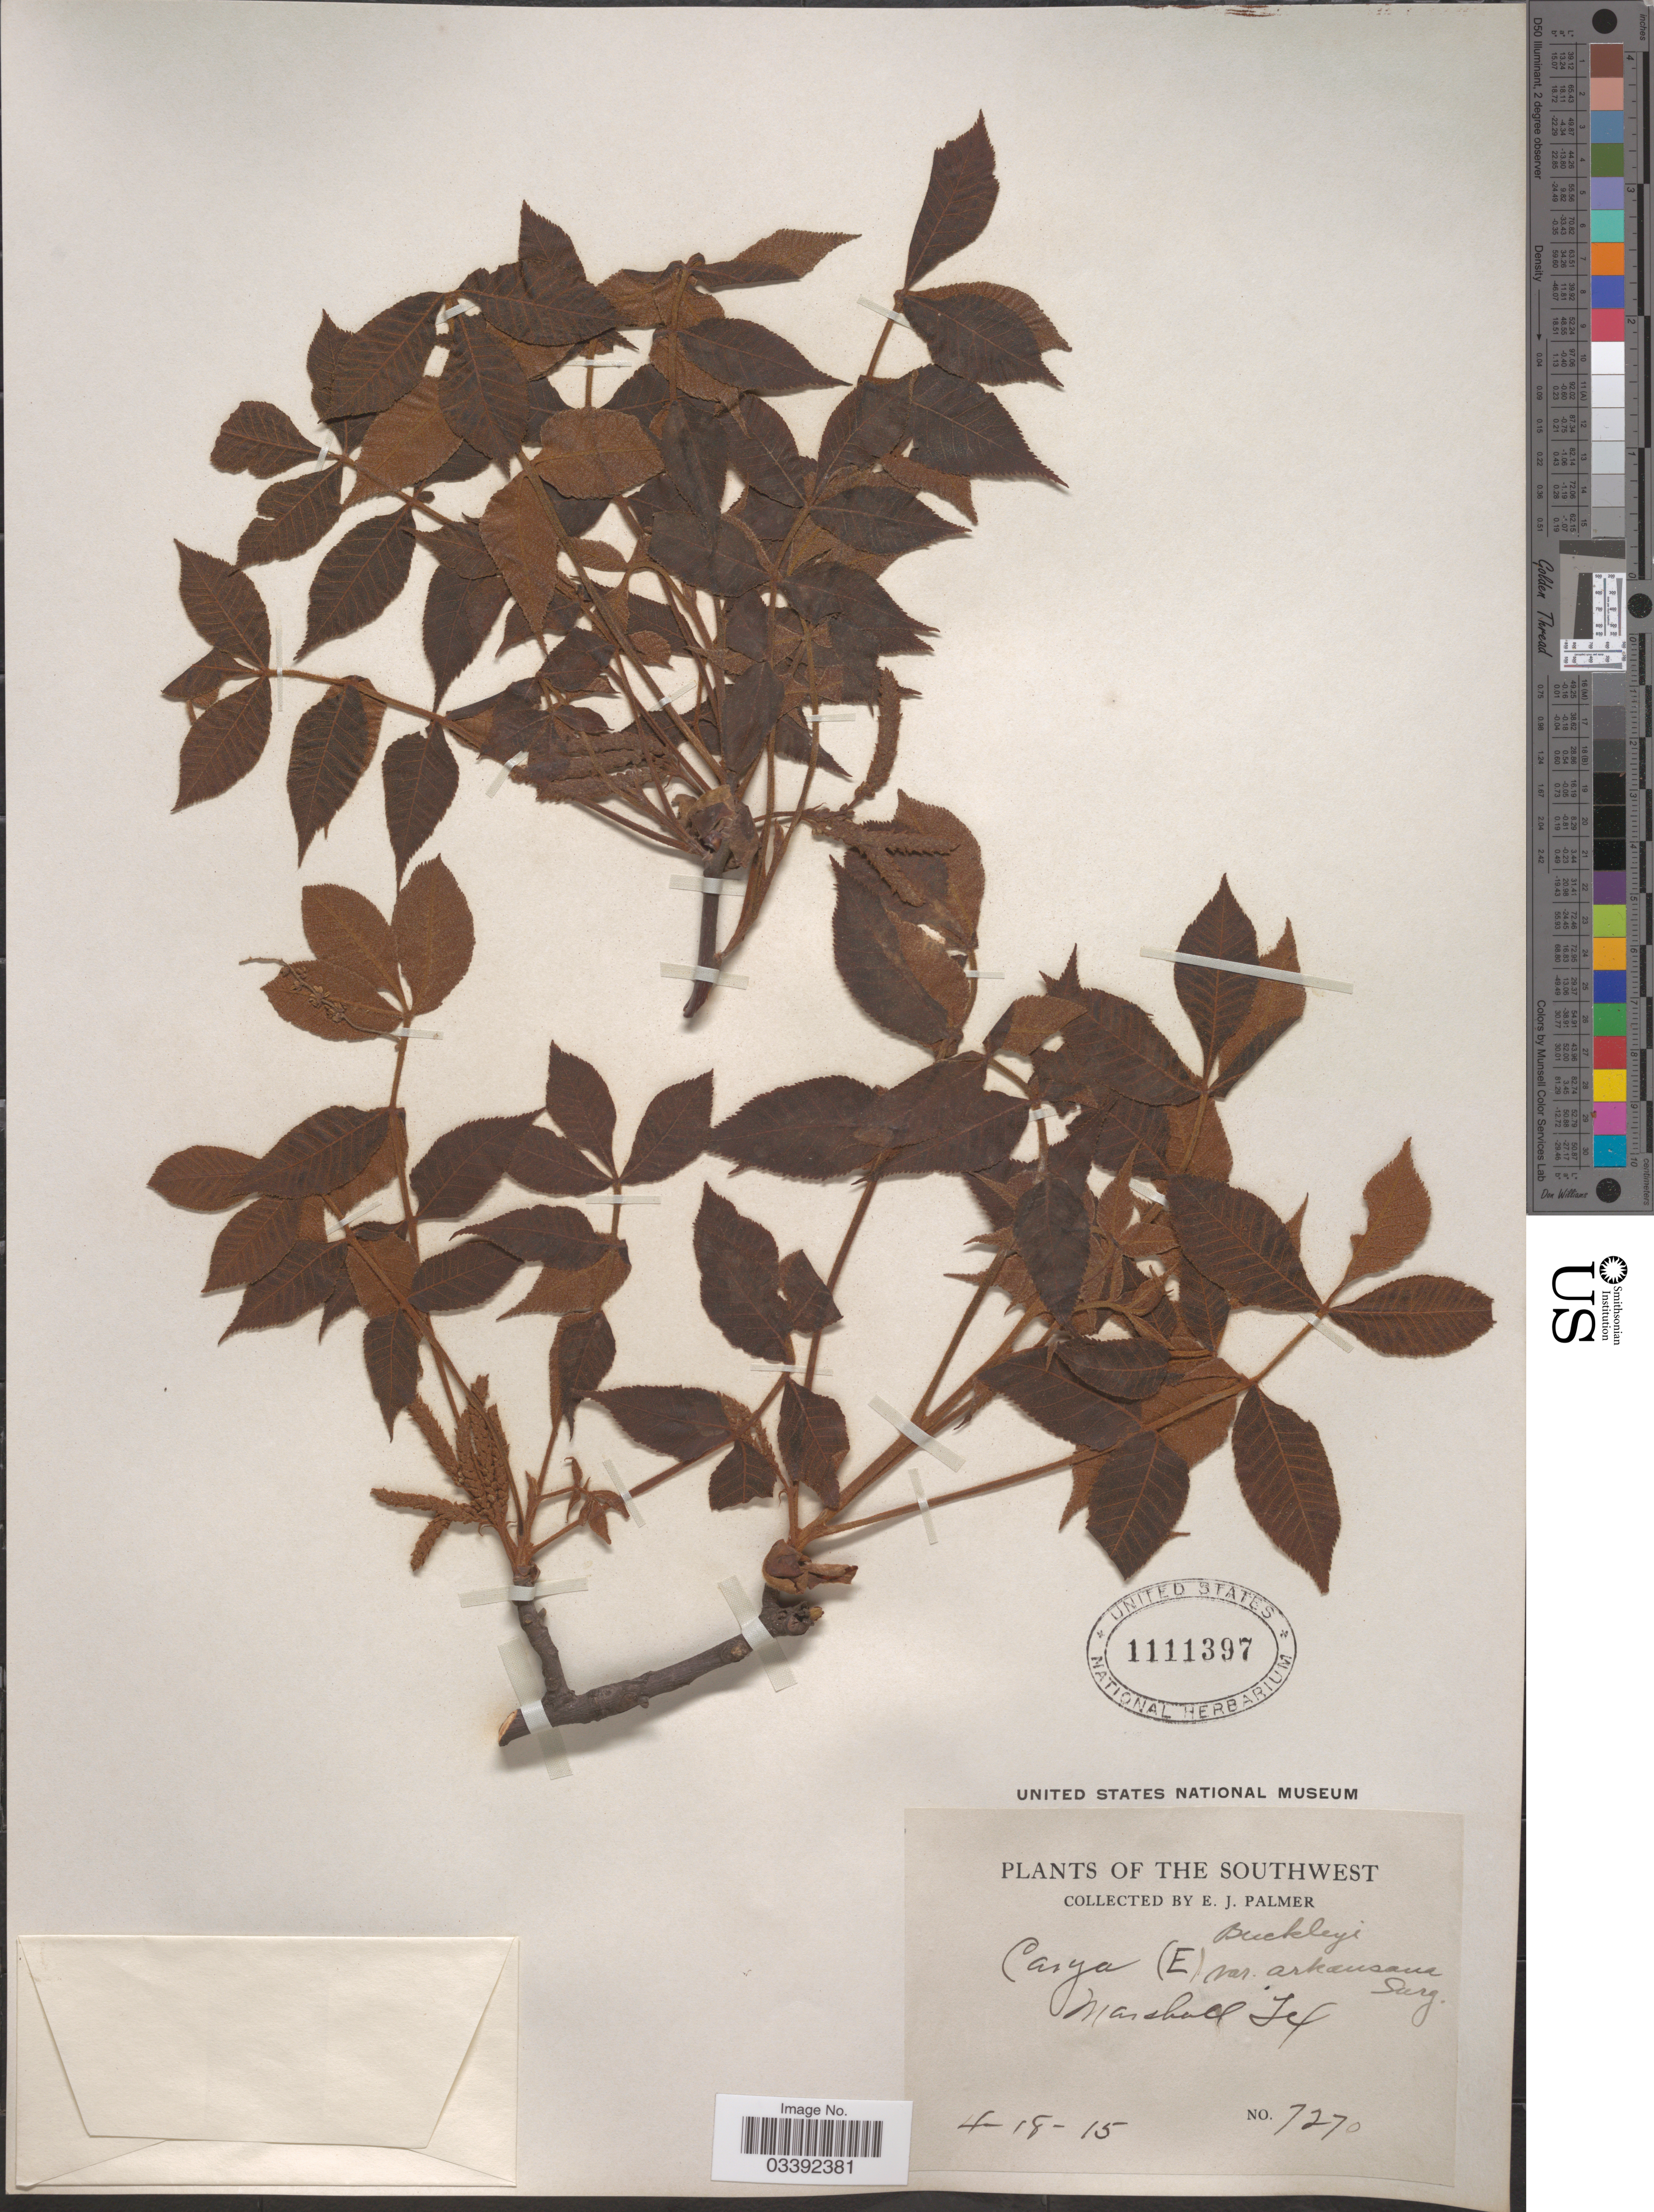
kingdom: Plantae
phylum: Tracheophyta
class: Magnoliopsida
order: Fagales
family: Juglandaceae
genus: Carya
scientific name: Carya texana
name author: Buckley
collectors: E. J. Palmer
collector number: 7270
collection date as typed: Transcribed d/m/y: 18/4/15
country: United States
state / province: Texas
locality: The Southwest. Marshall.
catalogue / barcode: US 1111397